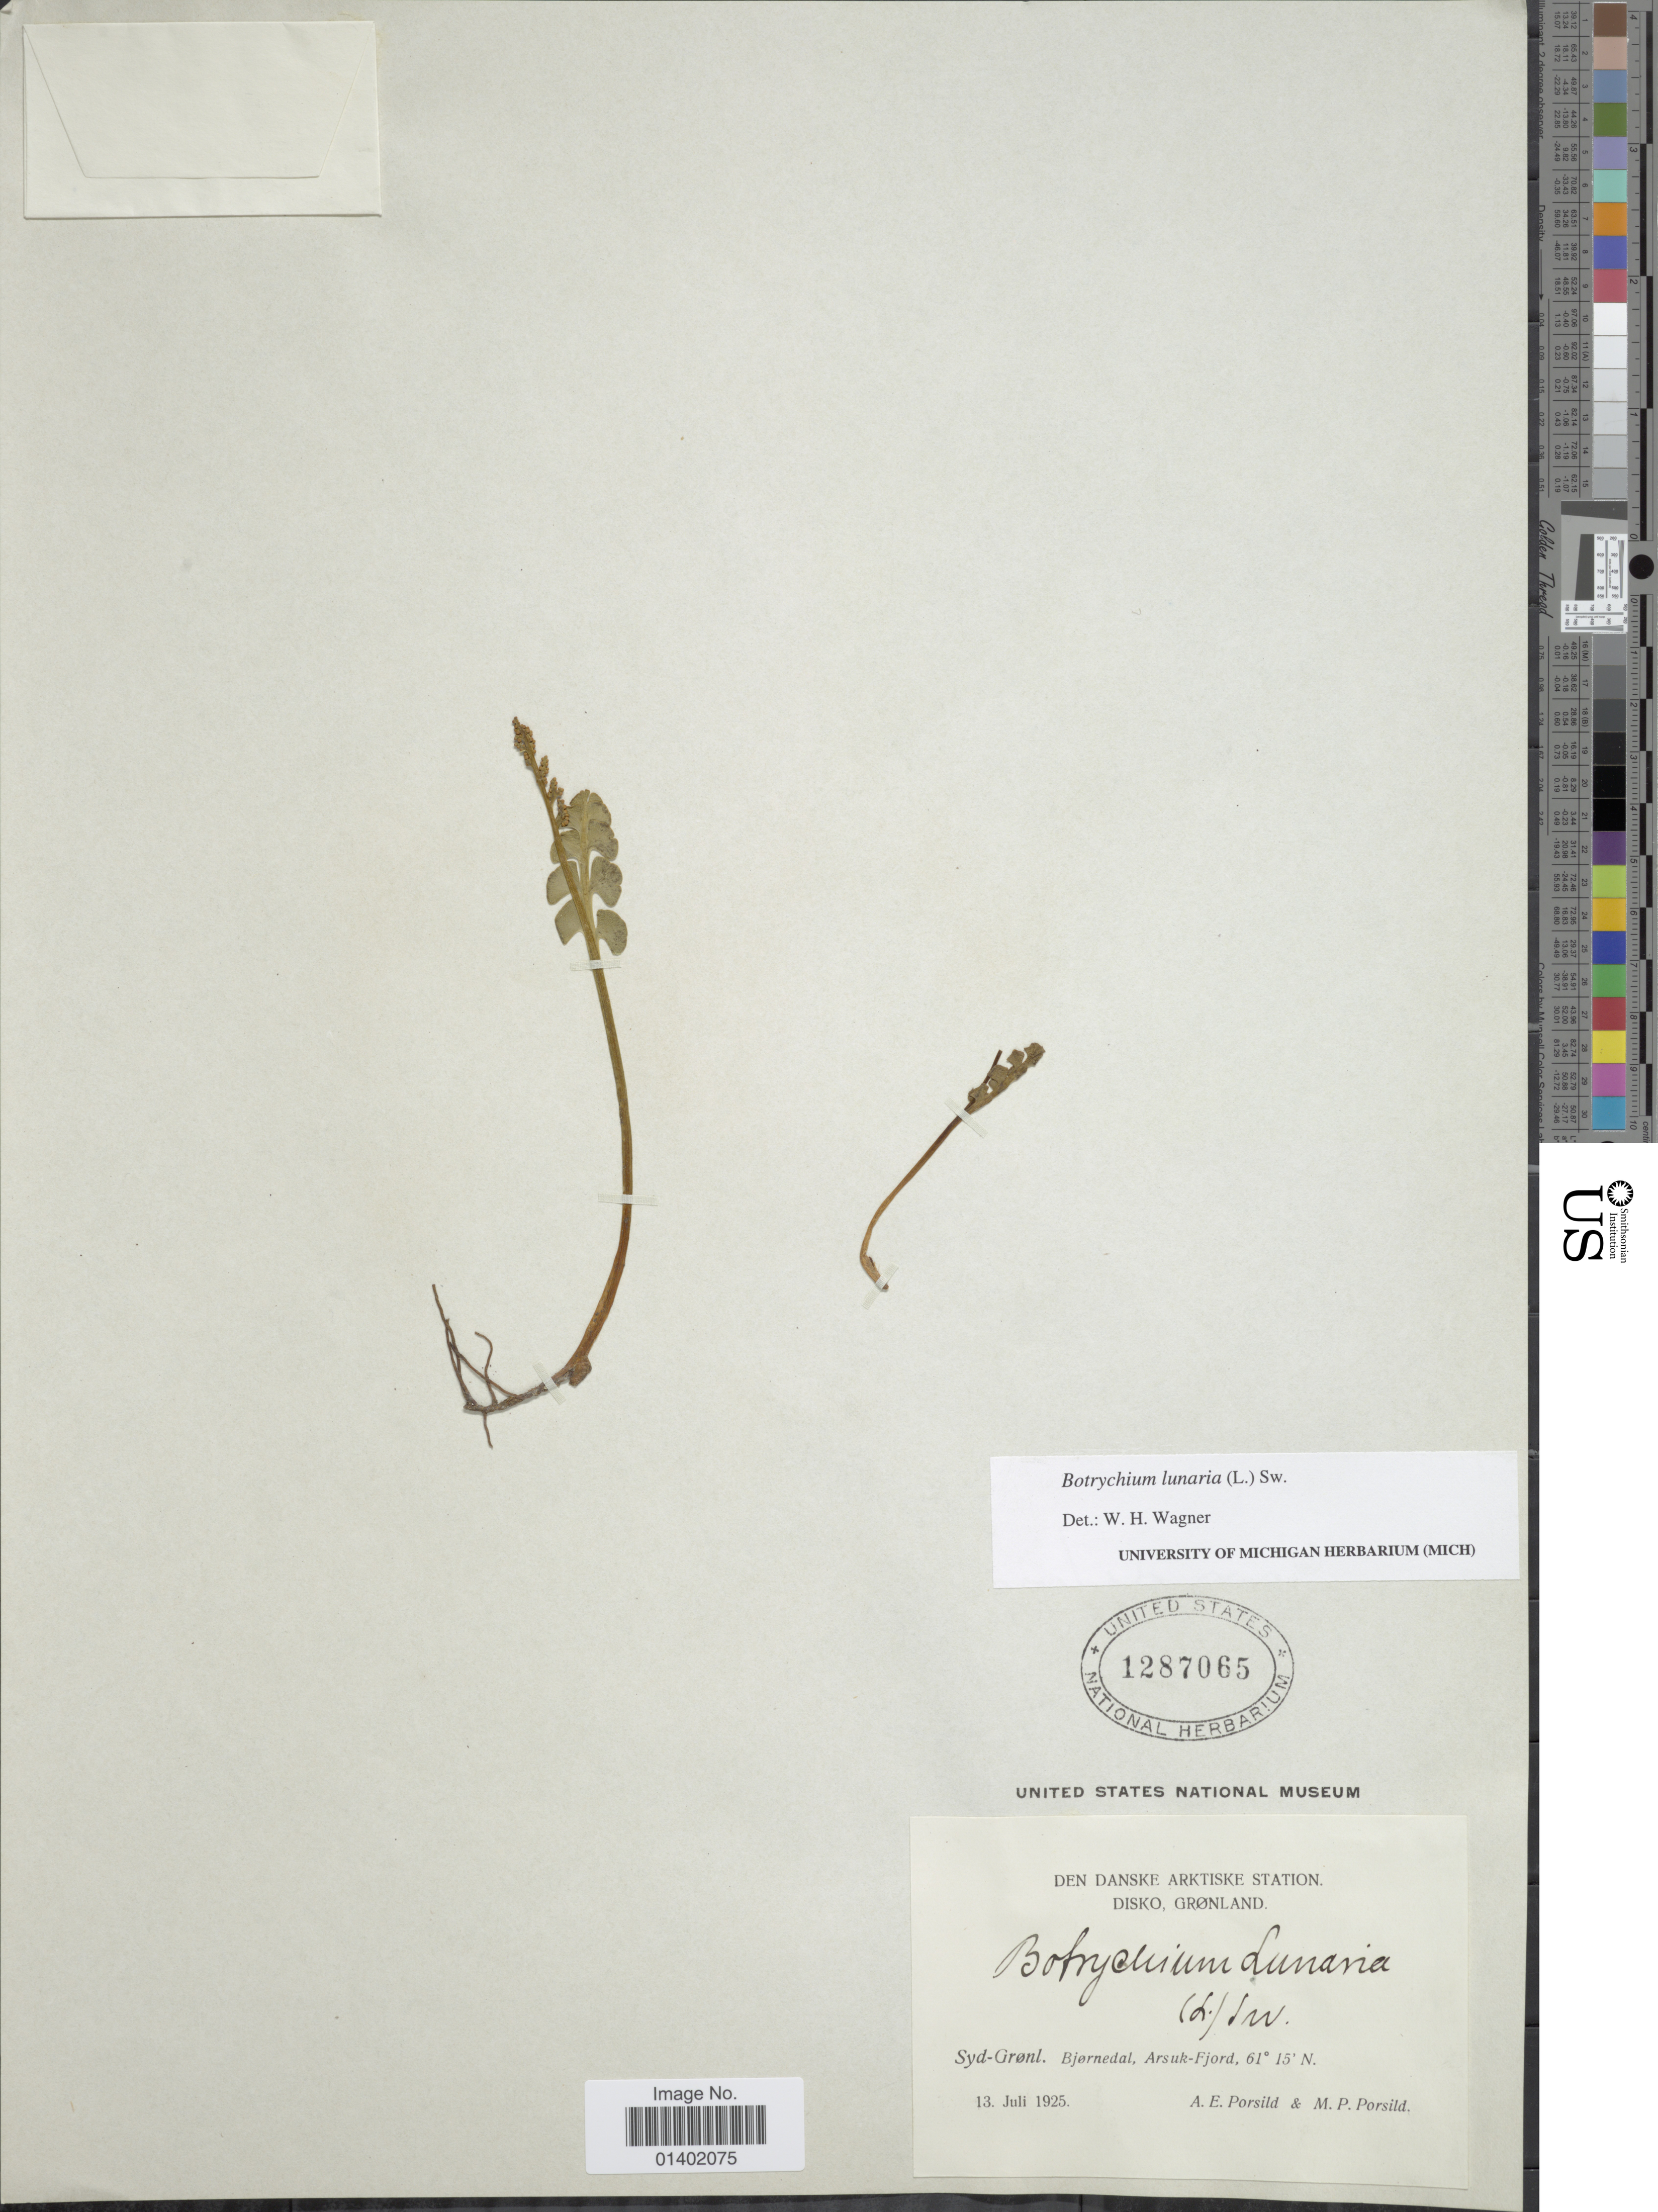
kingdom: Plantae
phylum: Tracheophyta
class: Polypodiopsida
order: Ophioglossales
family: Ophioglossaceae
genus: Botrychium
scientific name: Botrychium lunaria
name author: (L.) Sw.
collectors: A. E. Porsild & M. P. Porsild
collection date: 1925-07-13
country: Greenland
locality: Syd-Gronl. Bjornedal, Arsuk-Fjord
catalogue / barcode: US 1287065